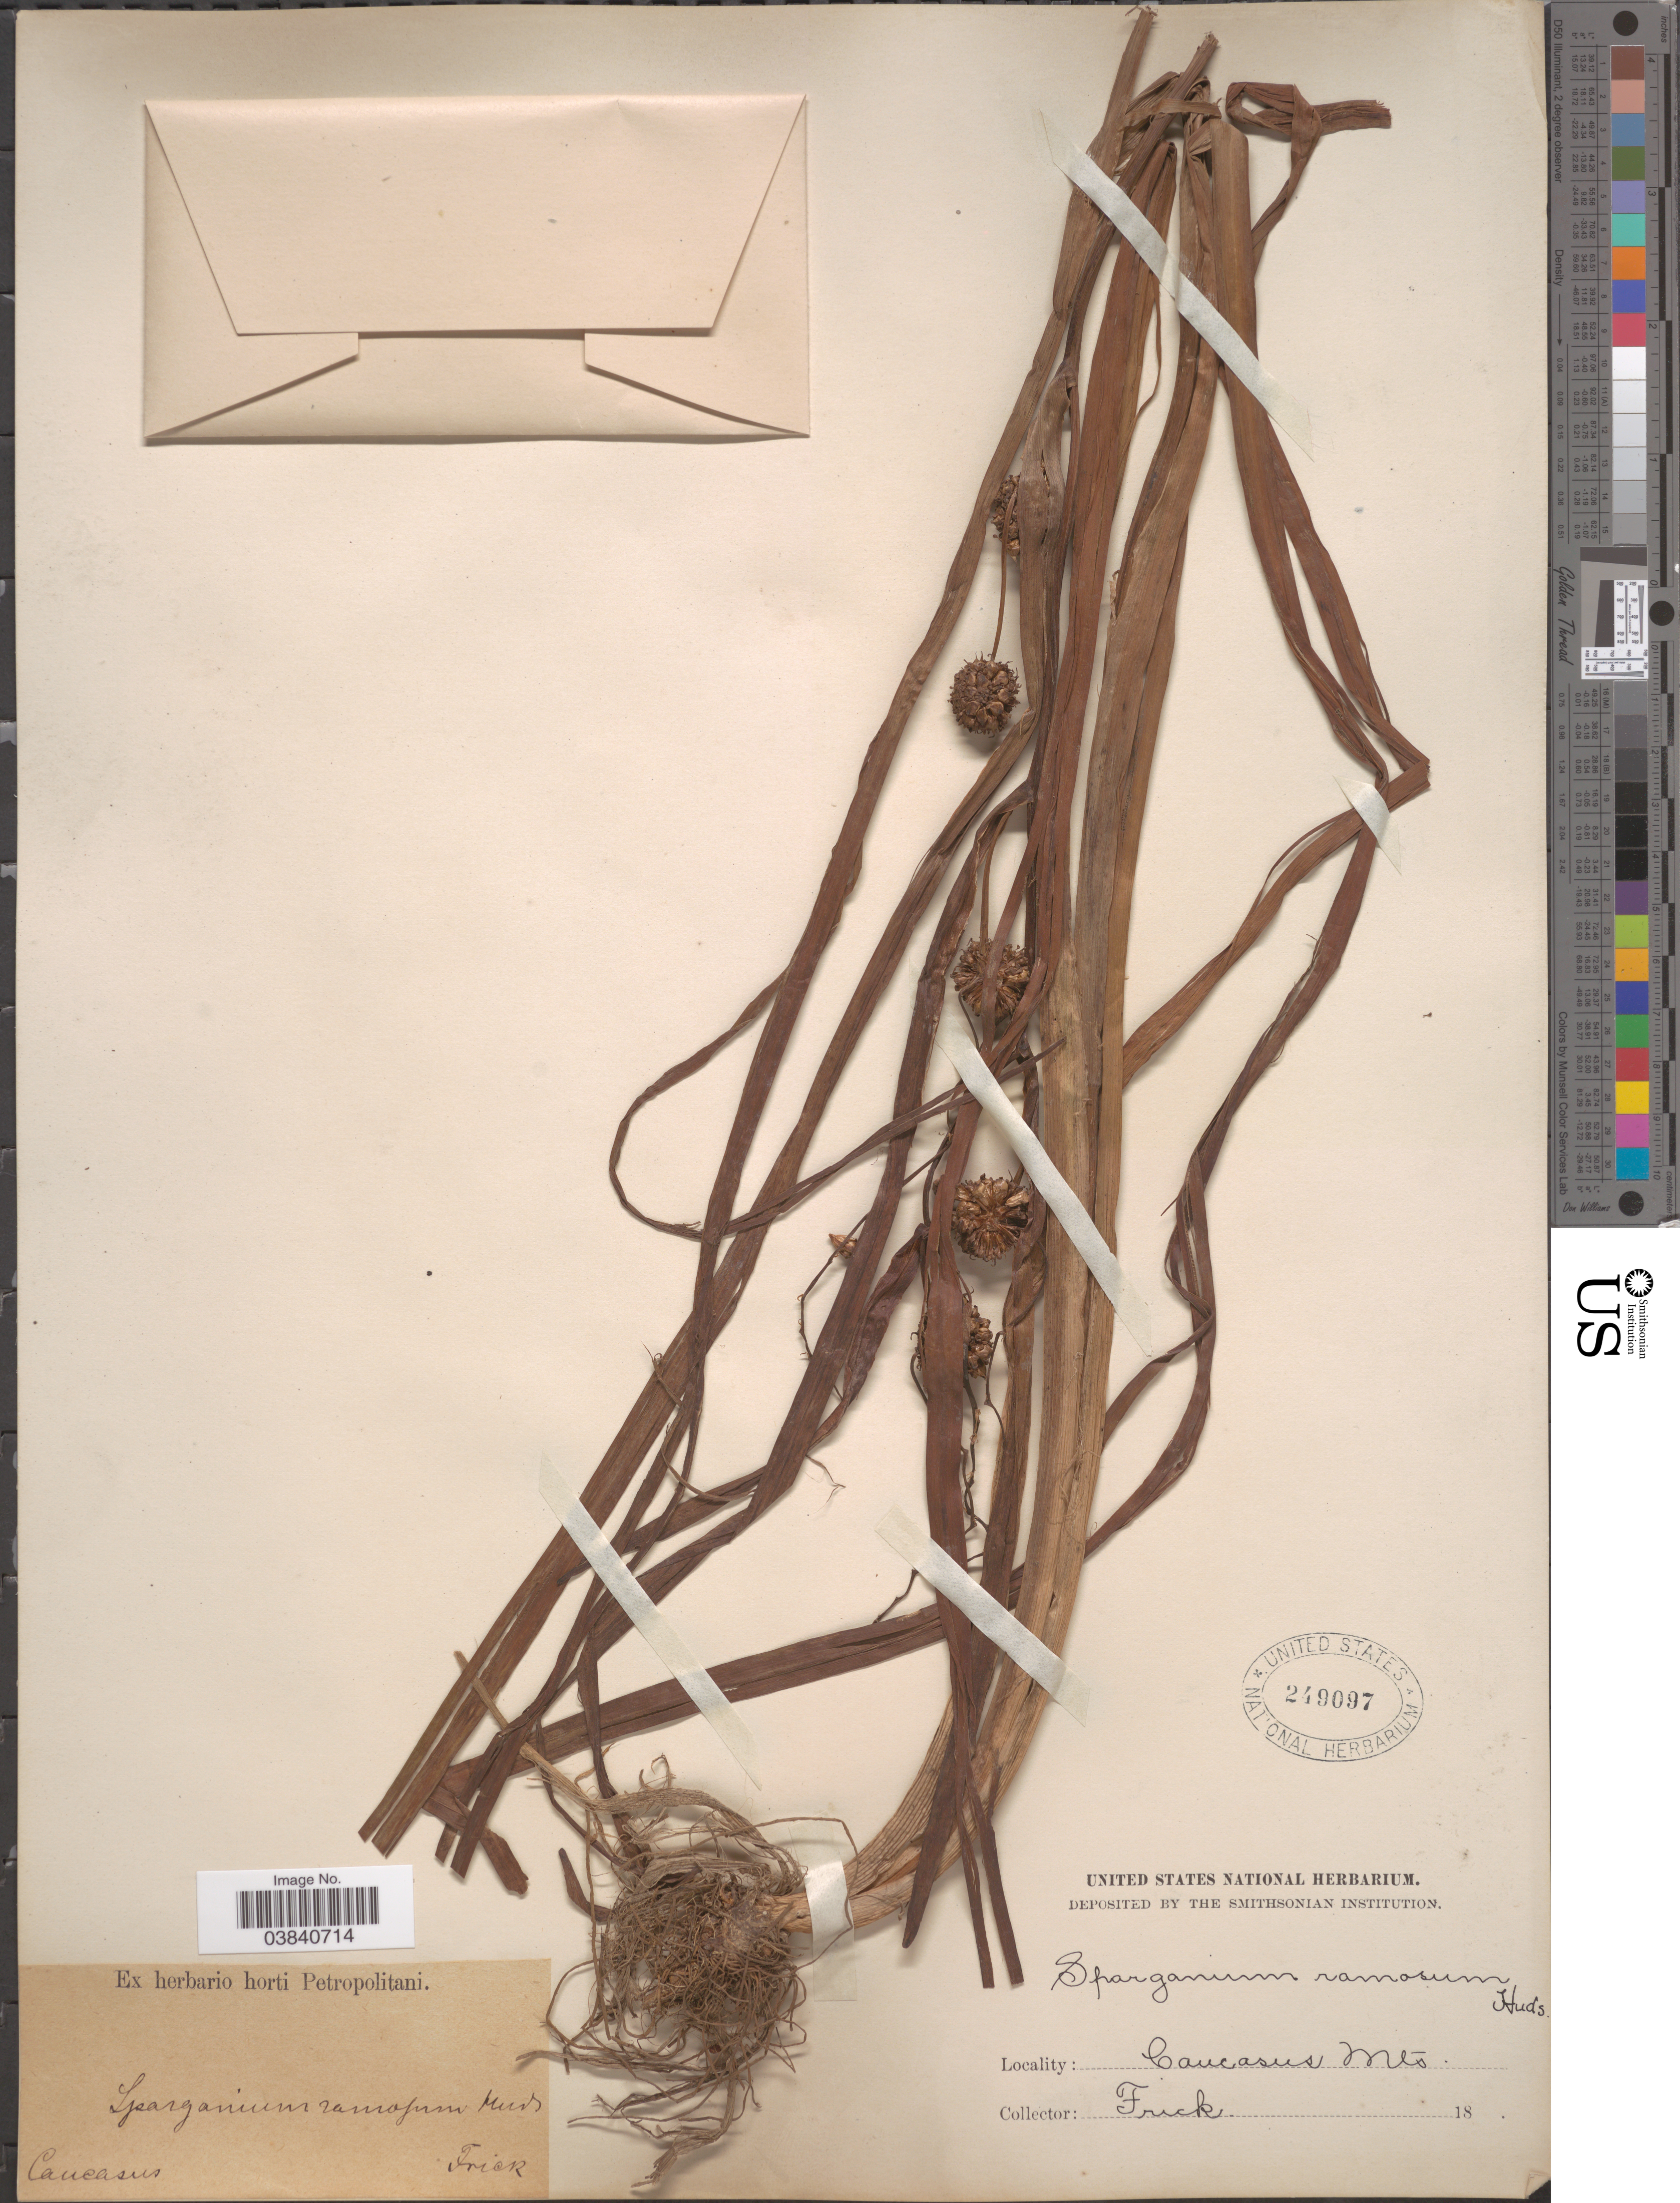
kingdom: Plantae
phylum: Tracheophyta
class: Liliopsida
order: Poales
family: Typhaceae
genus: Sparganium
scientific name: Sparganium ramosum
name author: Huds.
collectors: Frick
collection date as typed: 18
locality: Caucasus. Caucasus Mts.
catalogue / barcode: US 249097